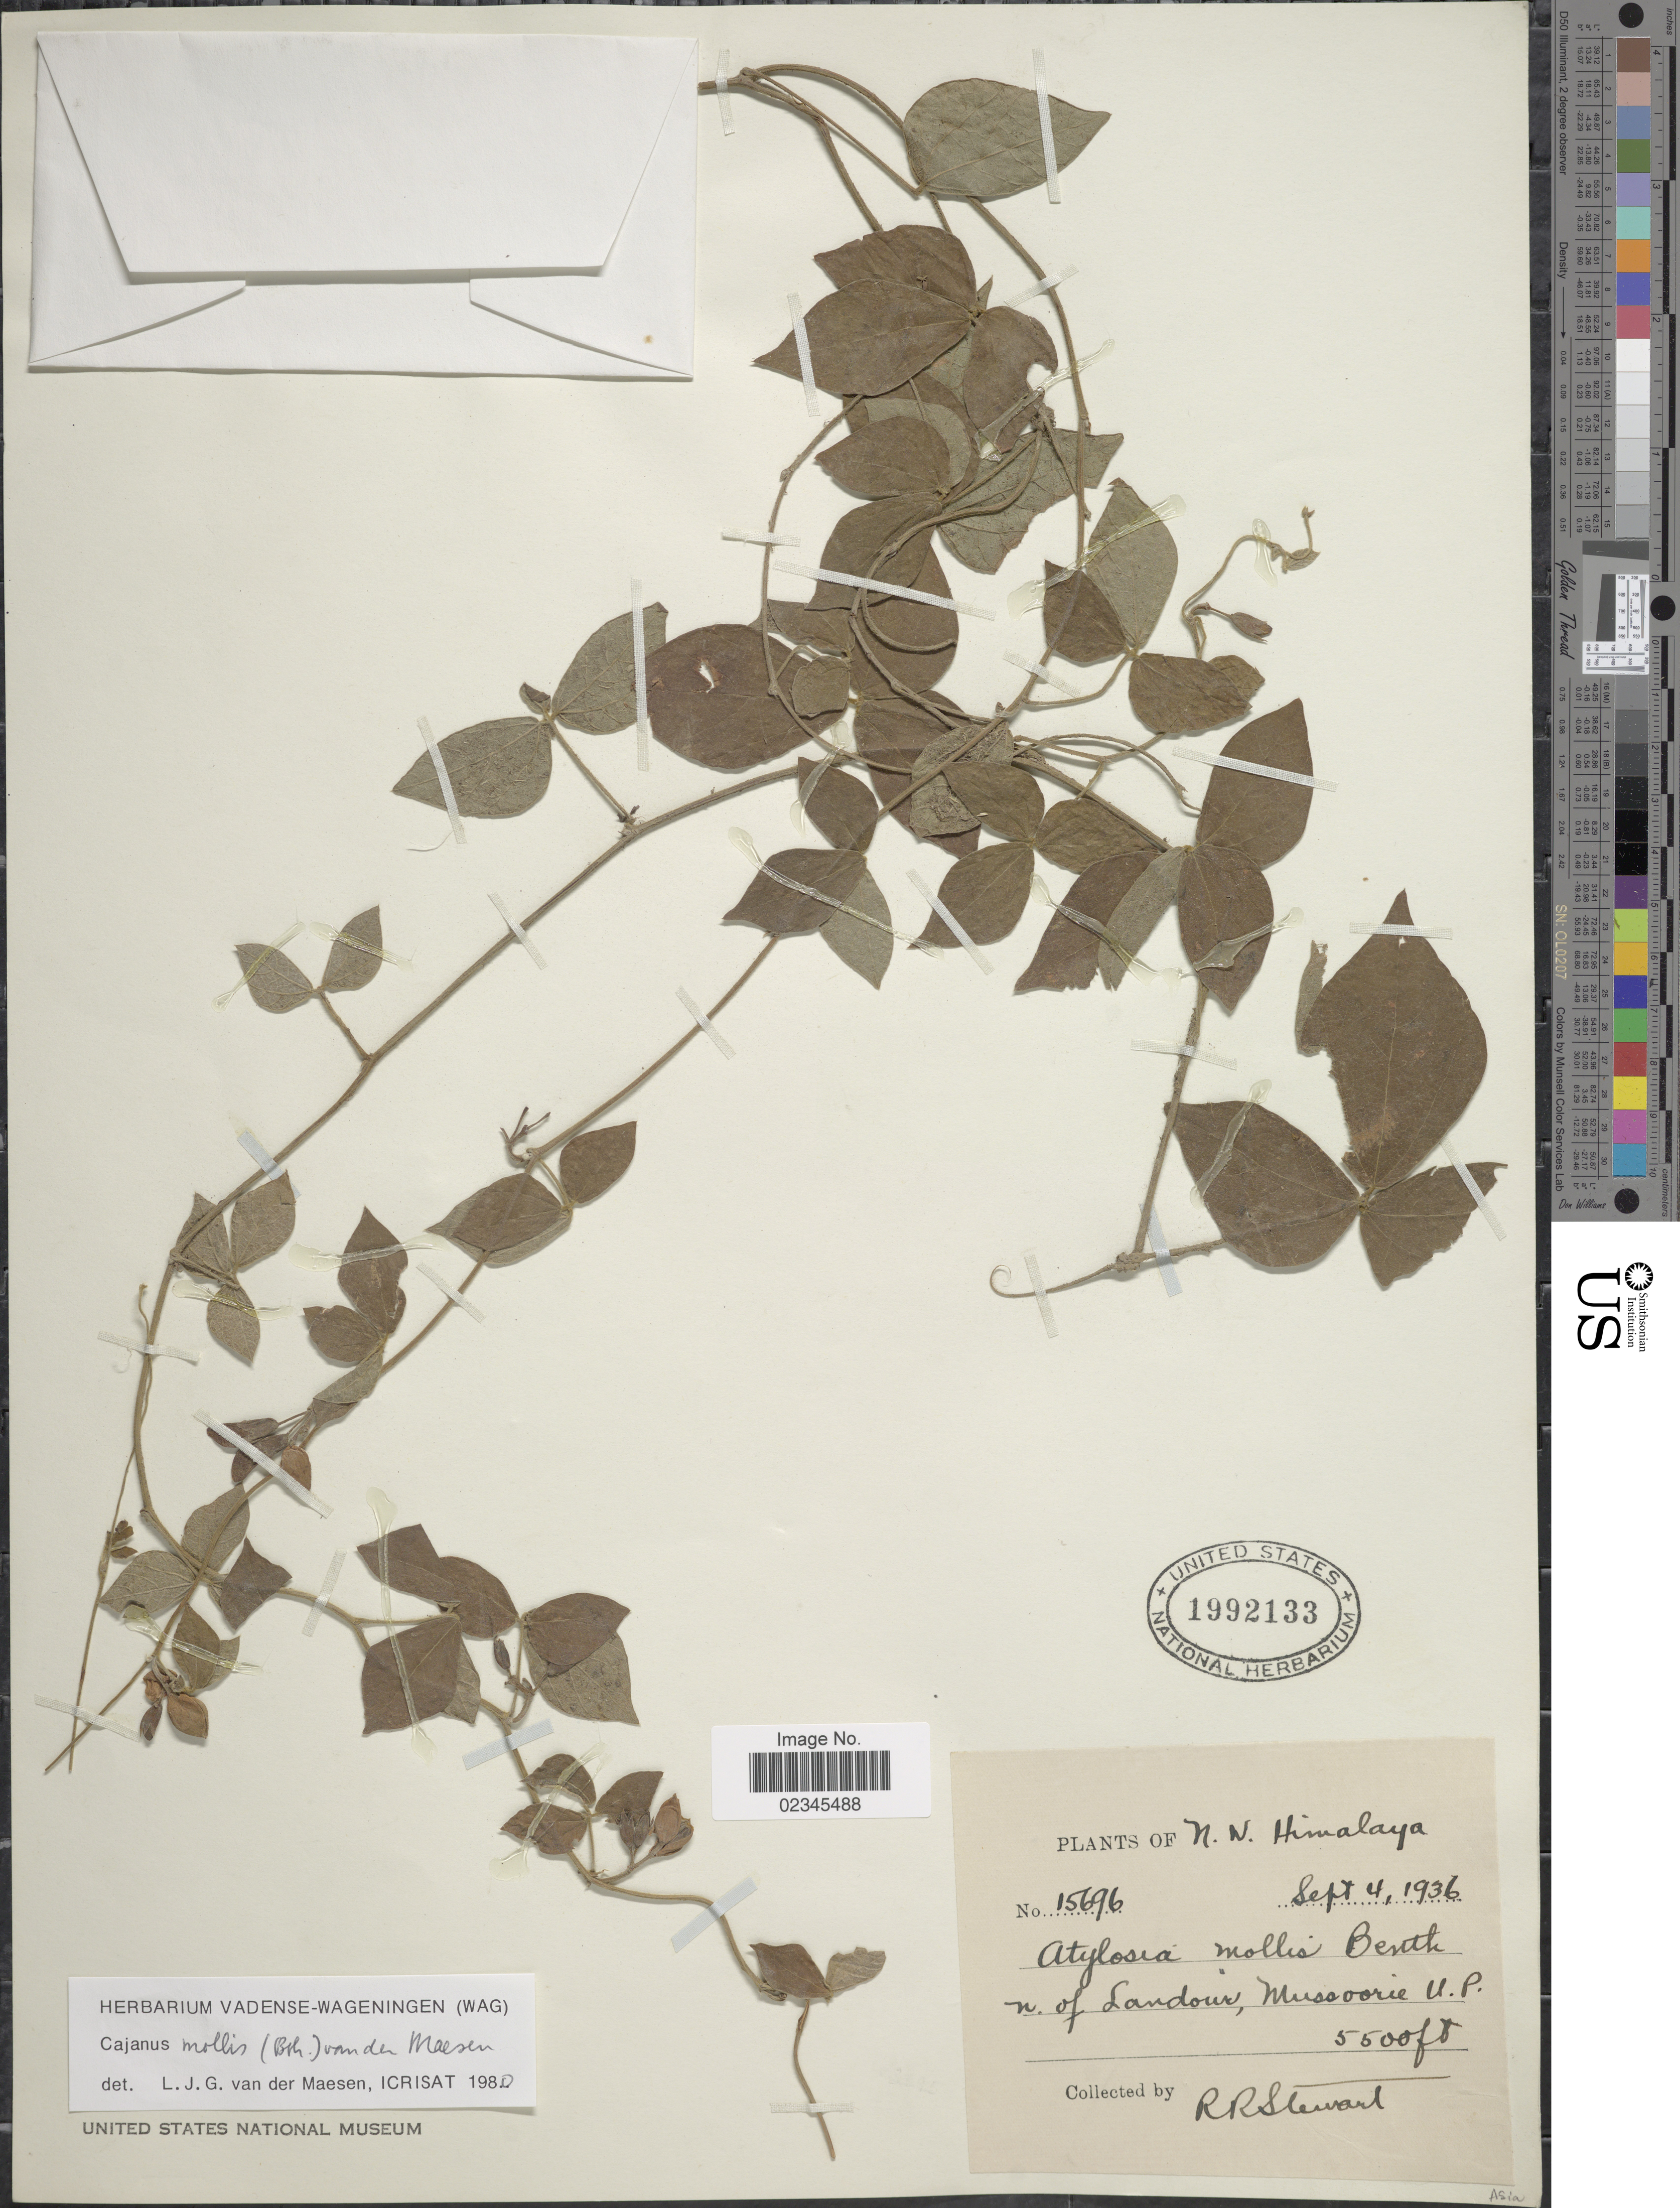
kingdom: Plantae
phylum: Tracheophyta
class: Magnoliopsida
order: Fabales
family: Fabaceae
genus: Cajanus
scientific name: Cajanus mollis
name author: (Benth.) Maesen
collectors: R. R. Stewart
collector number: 15696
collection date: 1936-09-04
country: India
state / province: Uttar Pradesh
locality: N. W. Himalaya. n. of Landour, Mussoorie. U. P.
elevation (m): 1676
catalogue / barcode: US 1992133